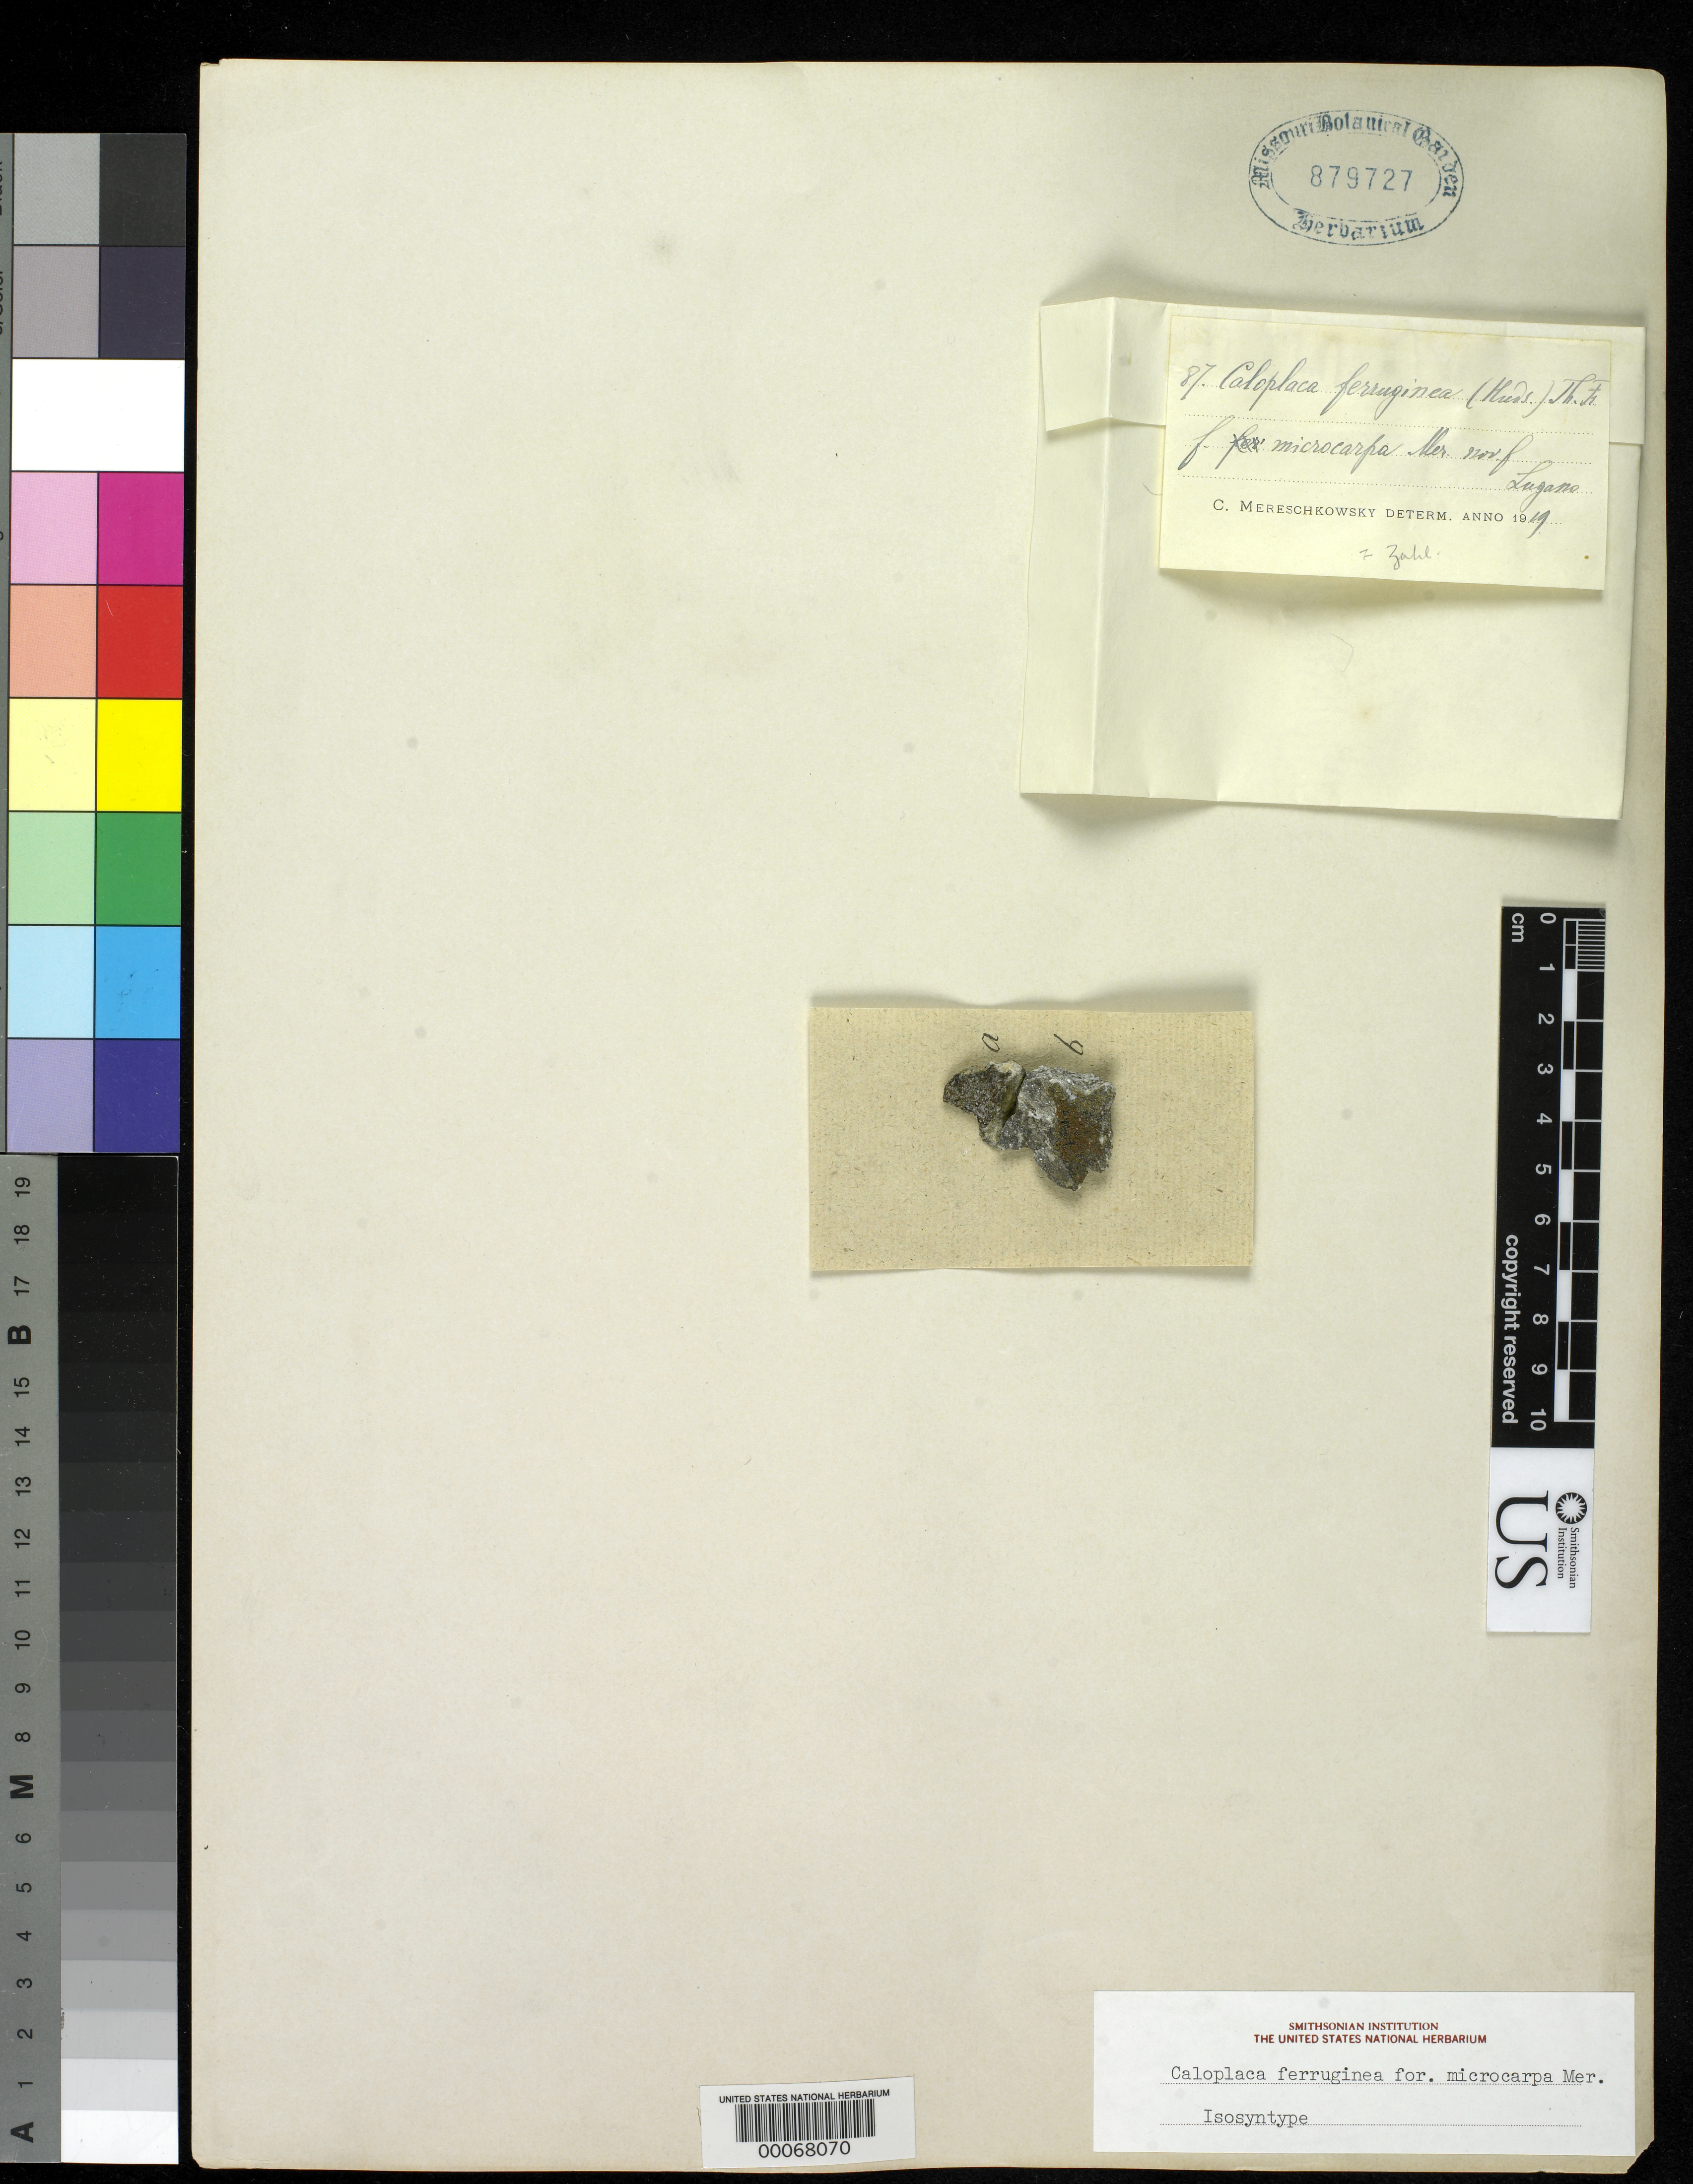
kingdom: Fungi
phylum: Ascomycota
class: Lecanoromycetes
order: Teloschistales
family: Teloschistaceae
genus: Caloplaca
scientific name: Caloplaca ferruginea f. microcarpa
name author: Mereschk.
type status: Isosyntype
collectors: K. S. Mereschkovsky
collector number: Lich. Ticinenses 87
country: Switzerland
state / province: Ticino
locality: Lugano.